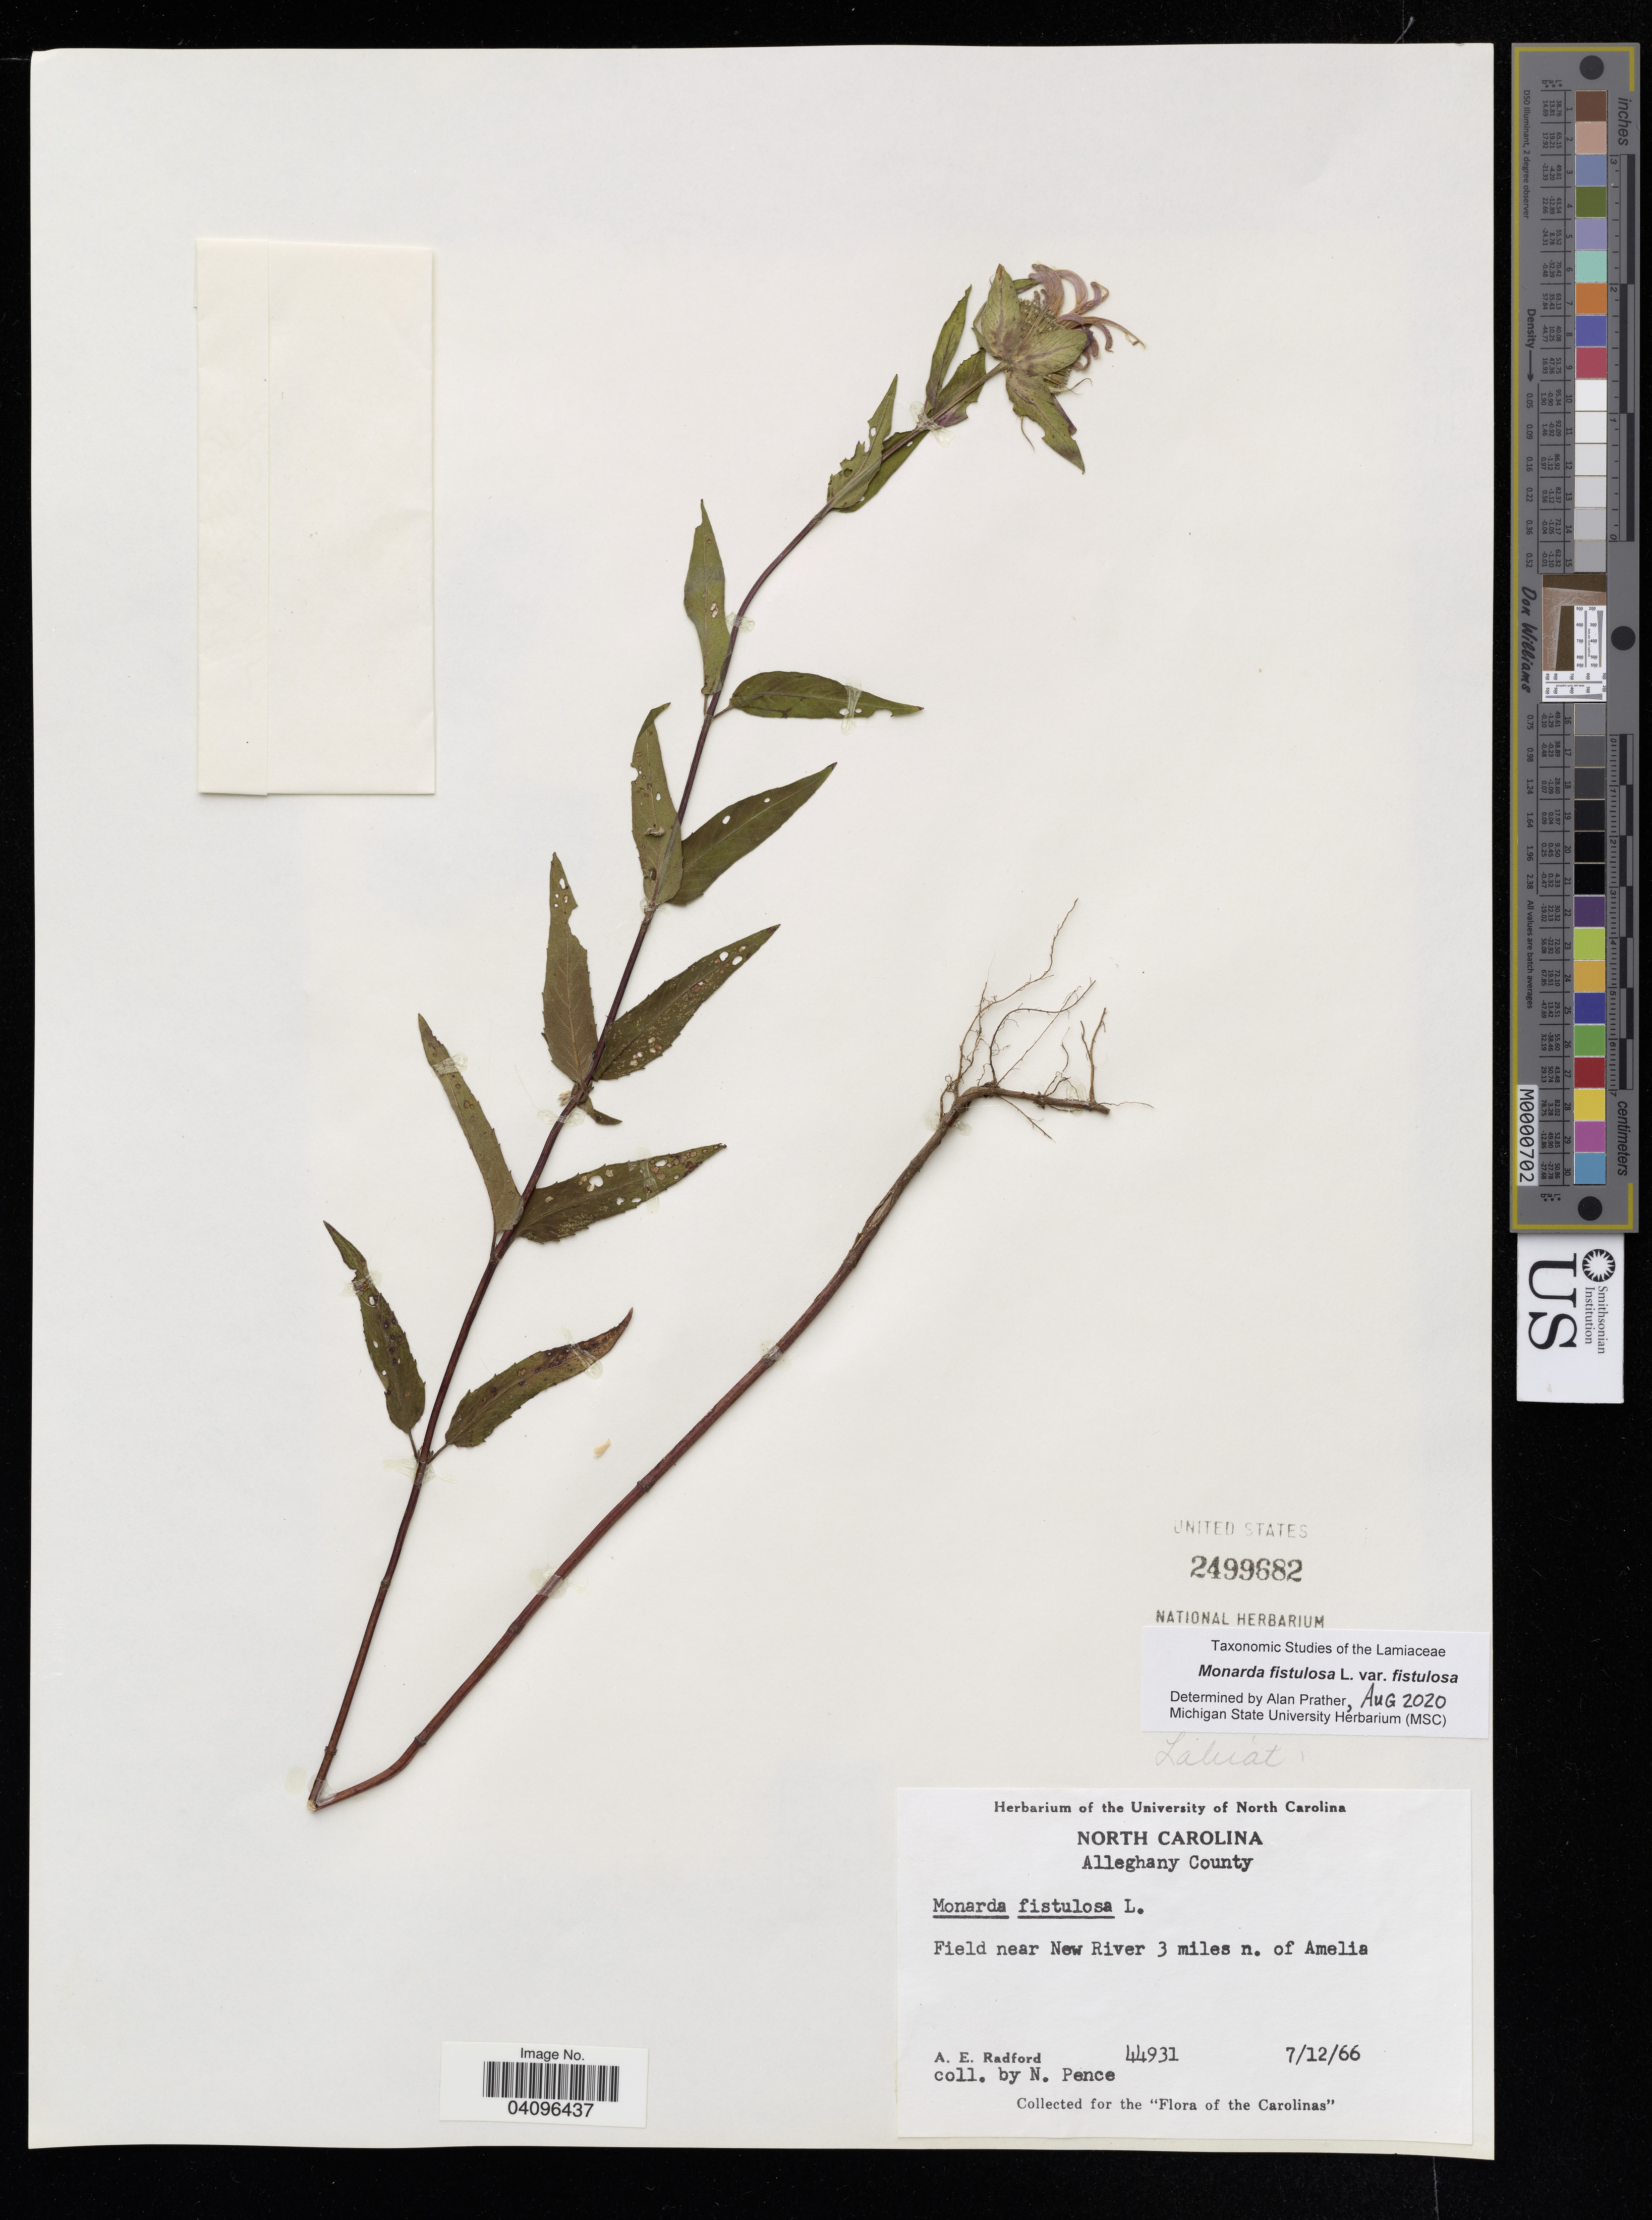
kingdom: Plantae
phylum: Tracheophyta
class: Magnoliopsida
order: Lamiales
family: Lamiaceae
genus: Monarda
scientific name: Monarda fistulosa var. fistulosa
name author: L.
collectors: A. E. Radford & N. Pence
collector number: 44931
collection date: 1966-07-12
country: United States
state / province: North Carolina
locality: Field near New River 3 miles n. of Amelia.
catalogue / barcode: US 2499682